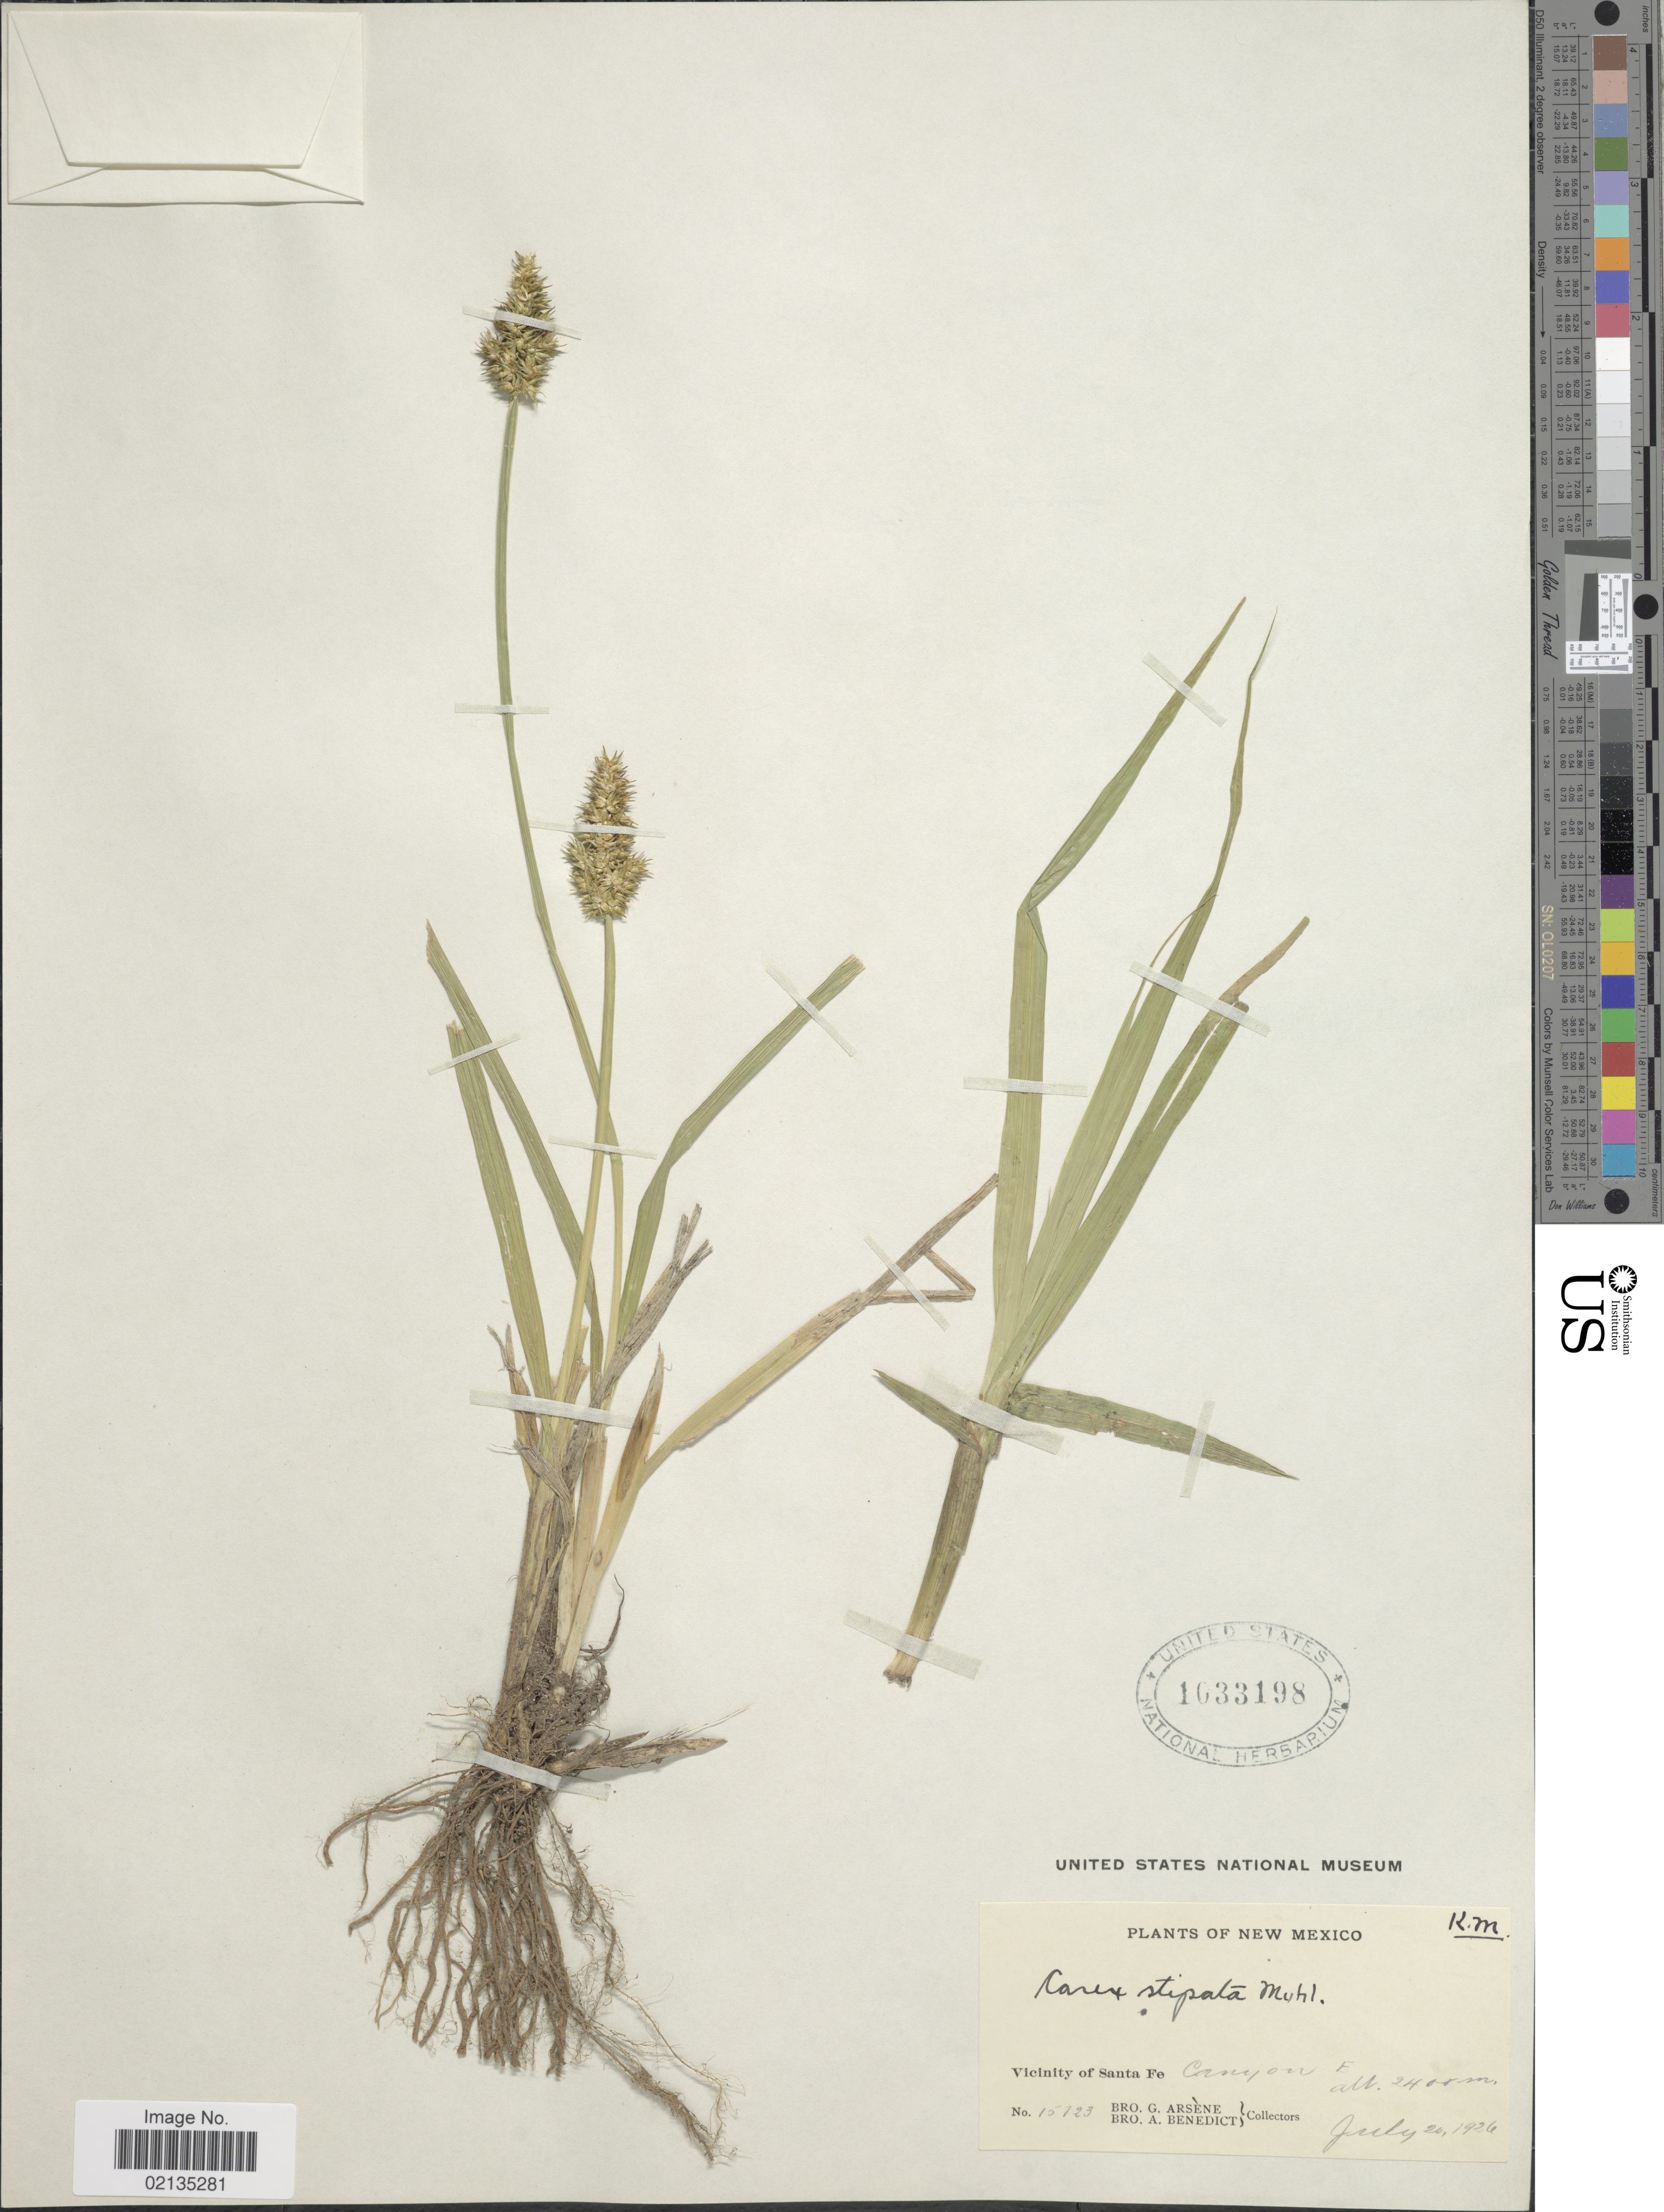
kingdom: Plantae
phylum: Tracheophyta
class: Liliopsida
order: Poales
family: Cyperaceae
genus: Carex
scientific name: Carex stipata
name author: Muhl. ex Willd.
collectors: Bro. G. Arsène & Bro. A. Benedict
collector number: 15723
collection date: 1926-07-20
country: United States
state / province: New Mexico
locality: Vicinity of Santa Fe, Canyon, E.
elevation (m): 2400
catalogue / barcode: US 1033198